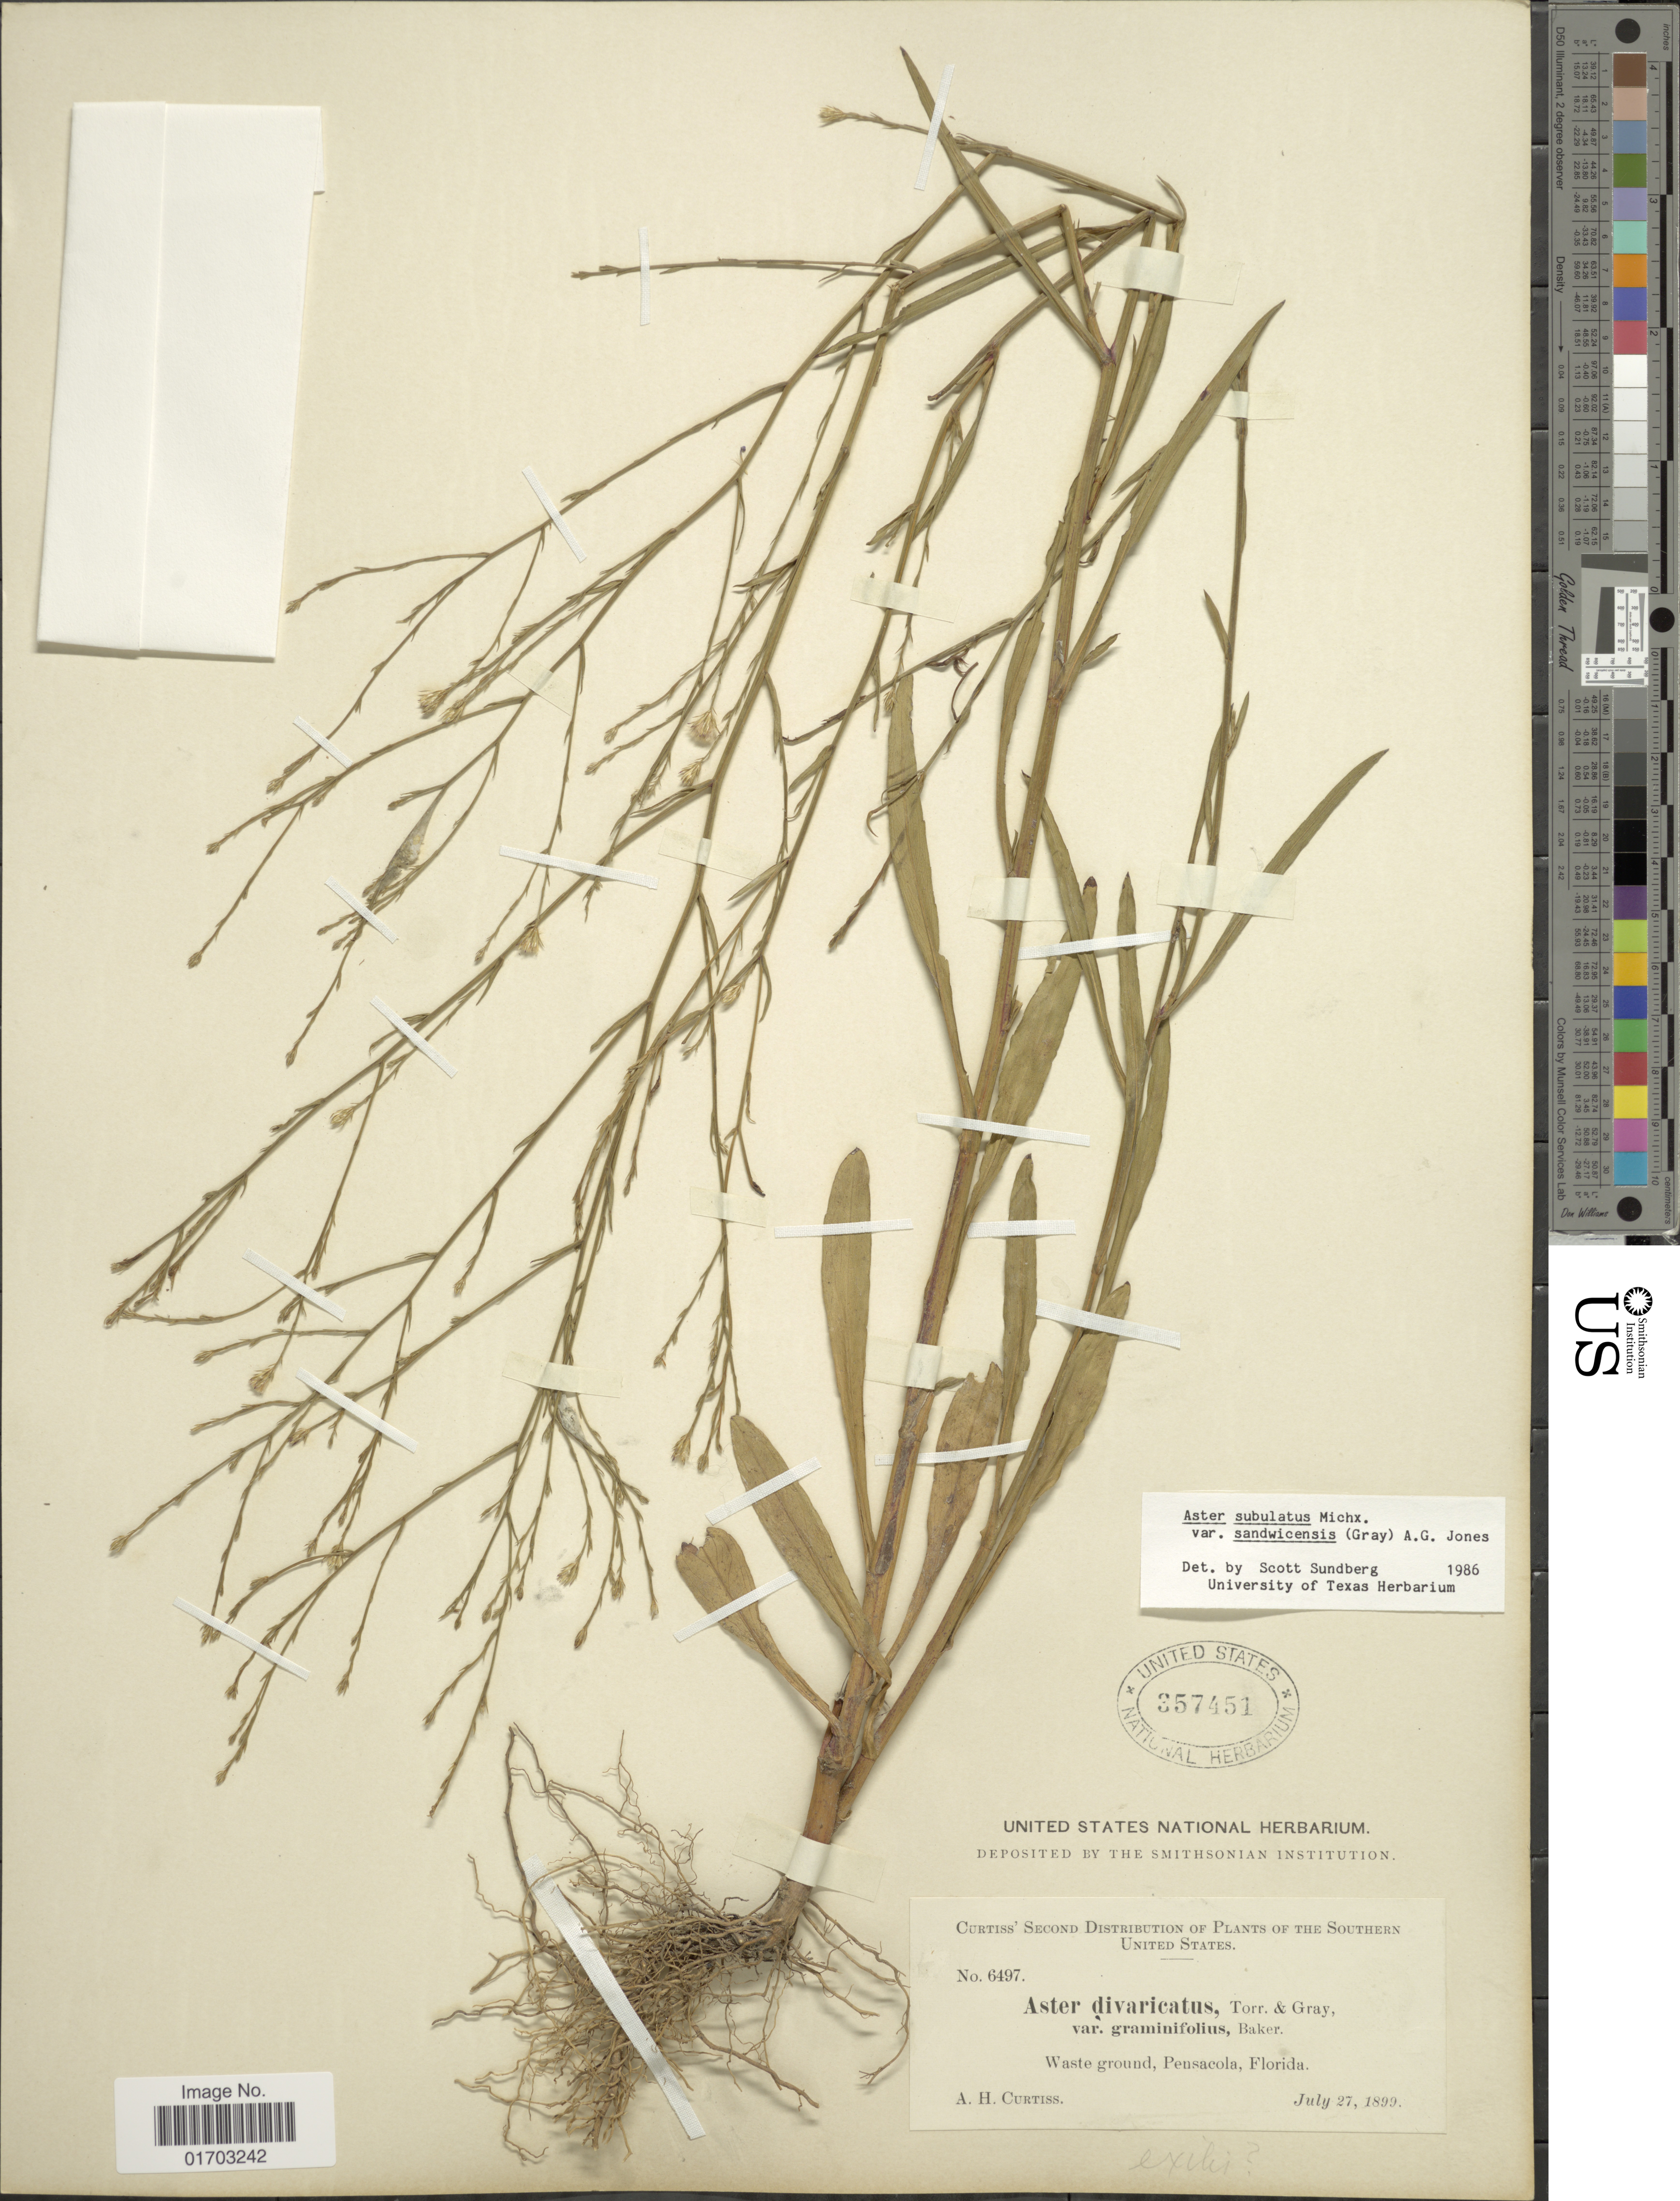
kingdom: Plantae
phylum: Tracheophyta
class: Magnoliopsida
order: Asterales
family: Asteraceae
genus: Symphyotrichum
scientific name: Symphyotrichum squamatum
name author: (Spreng.) G.L. Nesom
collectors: A. H. Curtiss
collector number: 6497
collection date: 1899-07-27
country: United States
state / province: Florida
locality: Waste ground, Pensacola.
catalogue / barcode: US 357451